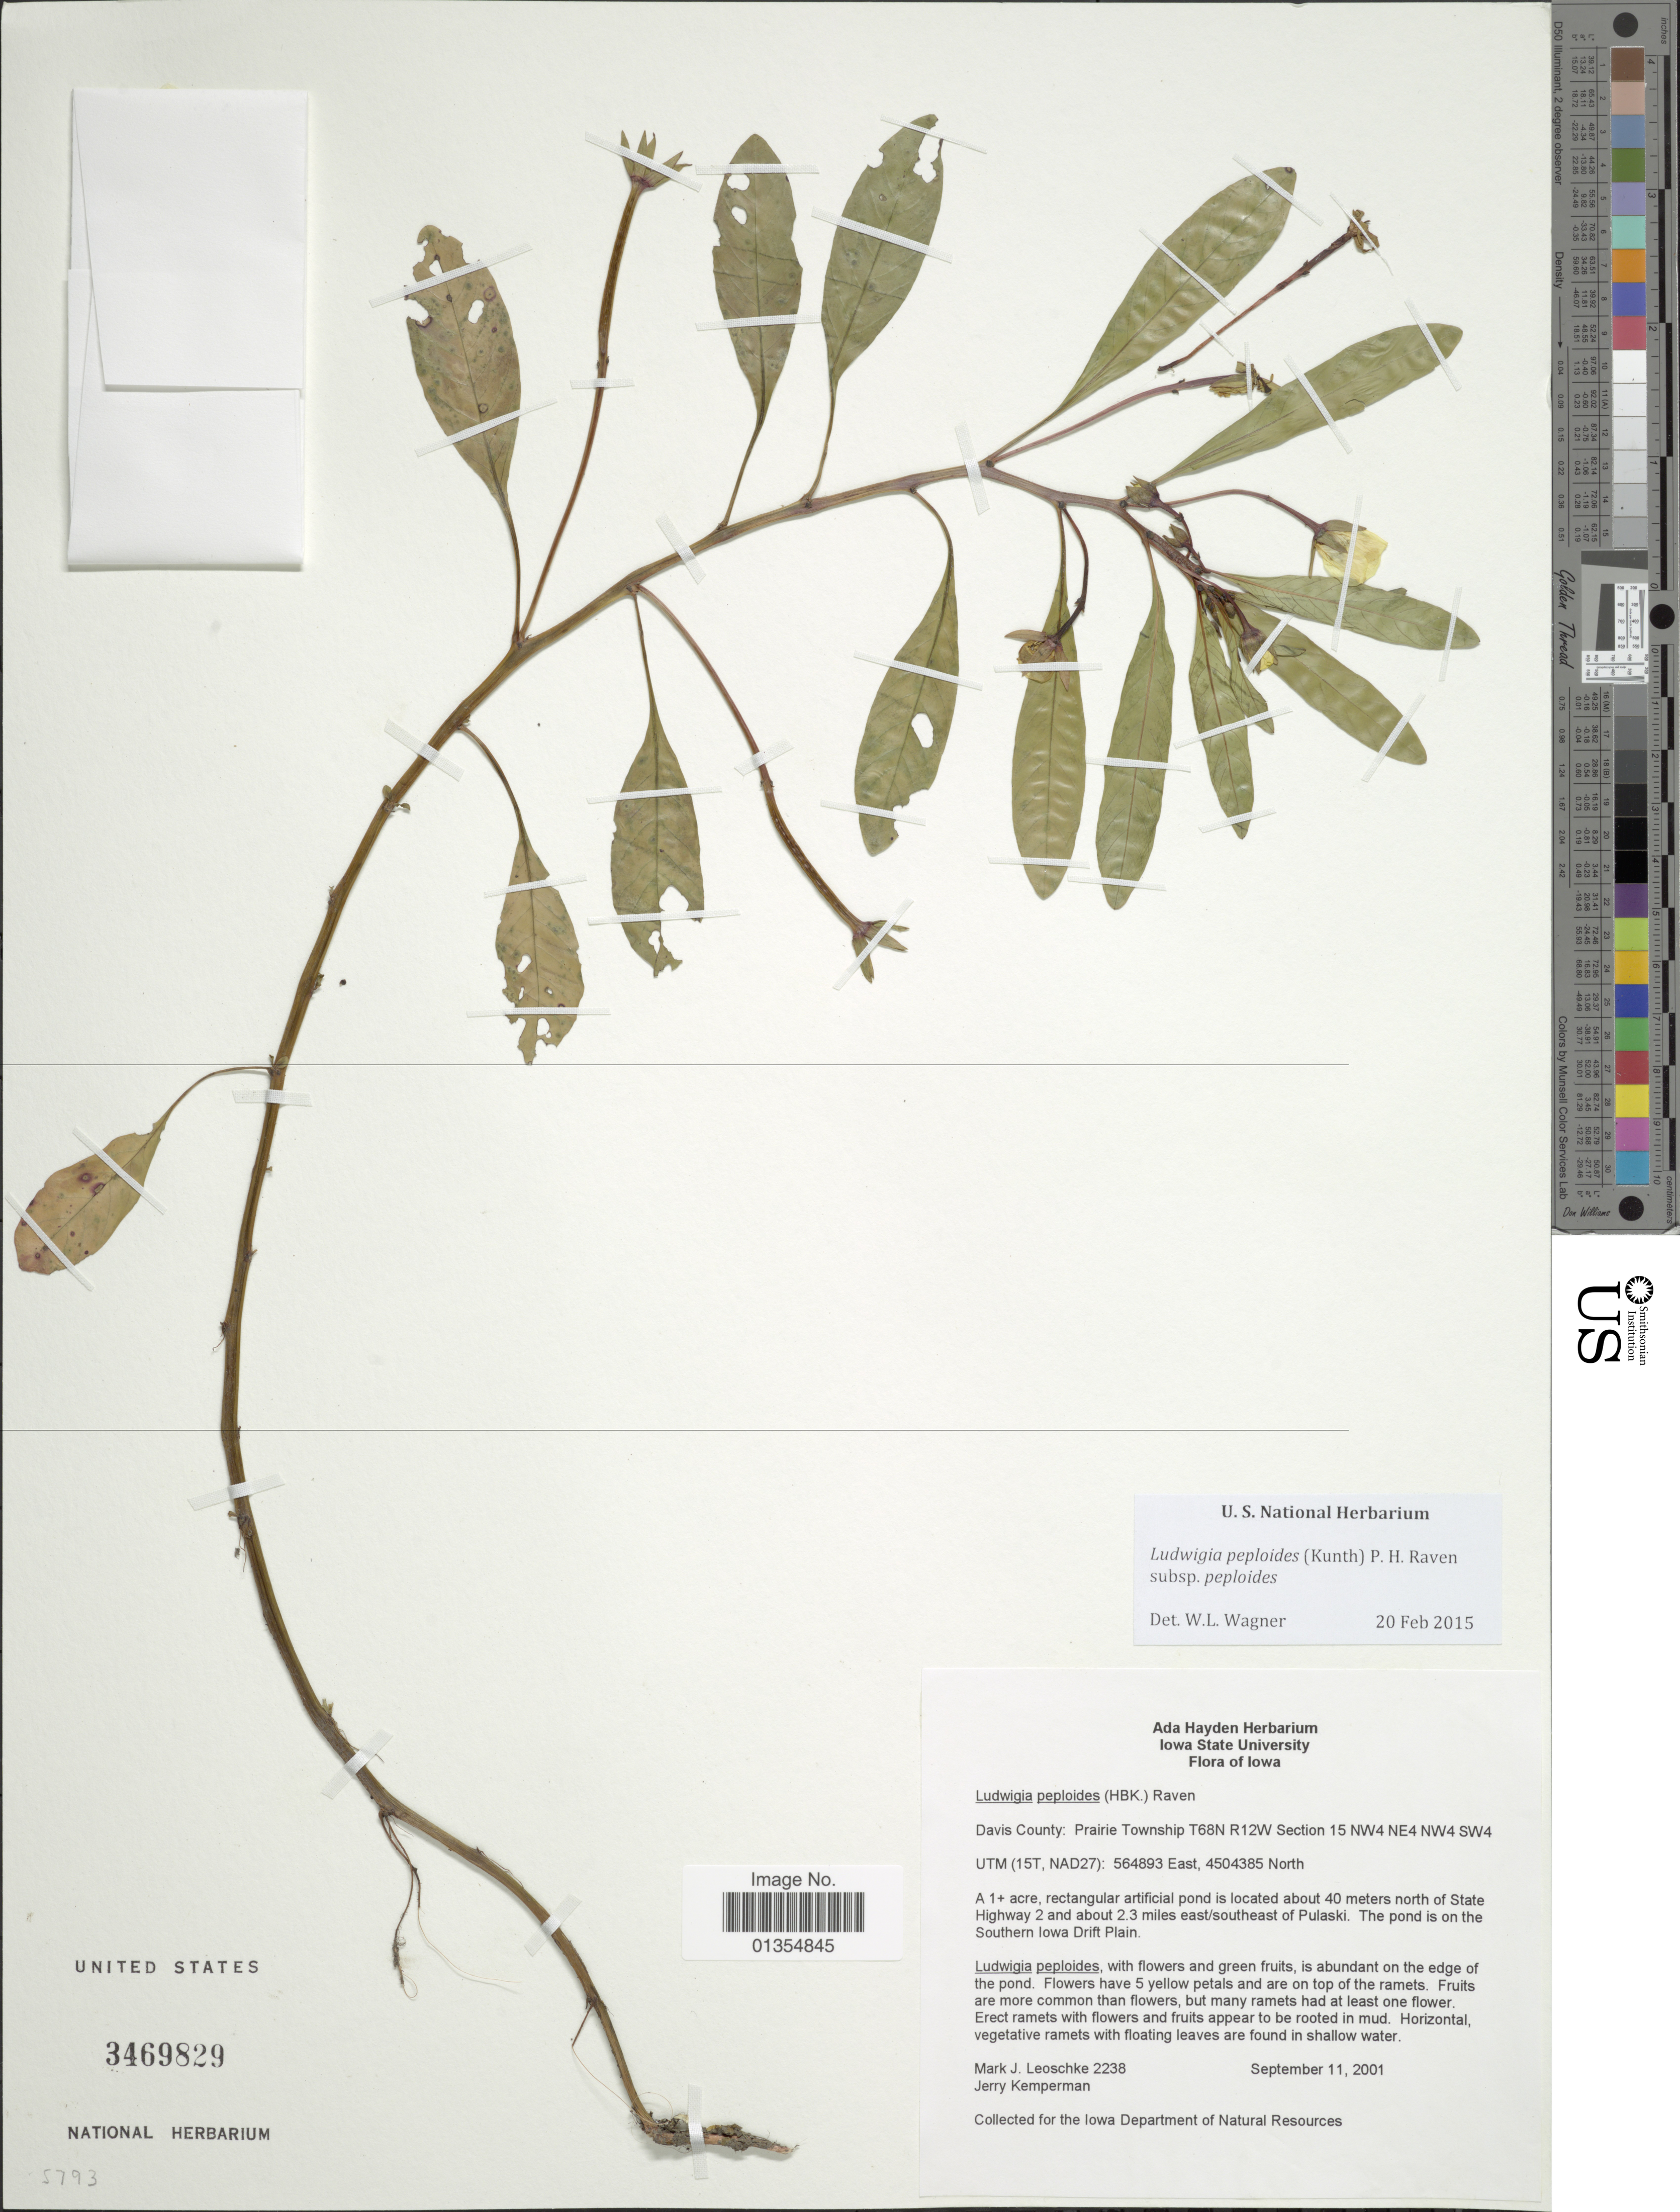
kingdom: Plantae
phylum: Tracheophyta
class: Magnoliopsida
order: Myrtales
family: Onagraceae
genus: Ludwigia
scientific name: Ludwigia peploides subsp. peploides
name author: (Kunth) P.H. Raven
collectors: M. J. Leoschke & J. Kemperman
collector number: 2238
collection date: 2001-09-11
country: United States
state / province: Iowa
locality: Davis County: Prairie Township T68N R12W Section 15 NW4 NE4 NW4 SW4. A1+ acre, rectangular artificial pond is located about 40 meters north of State Highway 2 and about 2.3 miles east/southeast of Pulaski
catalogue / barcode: US 3469829